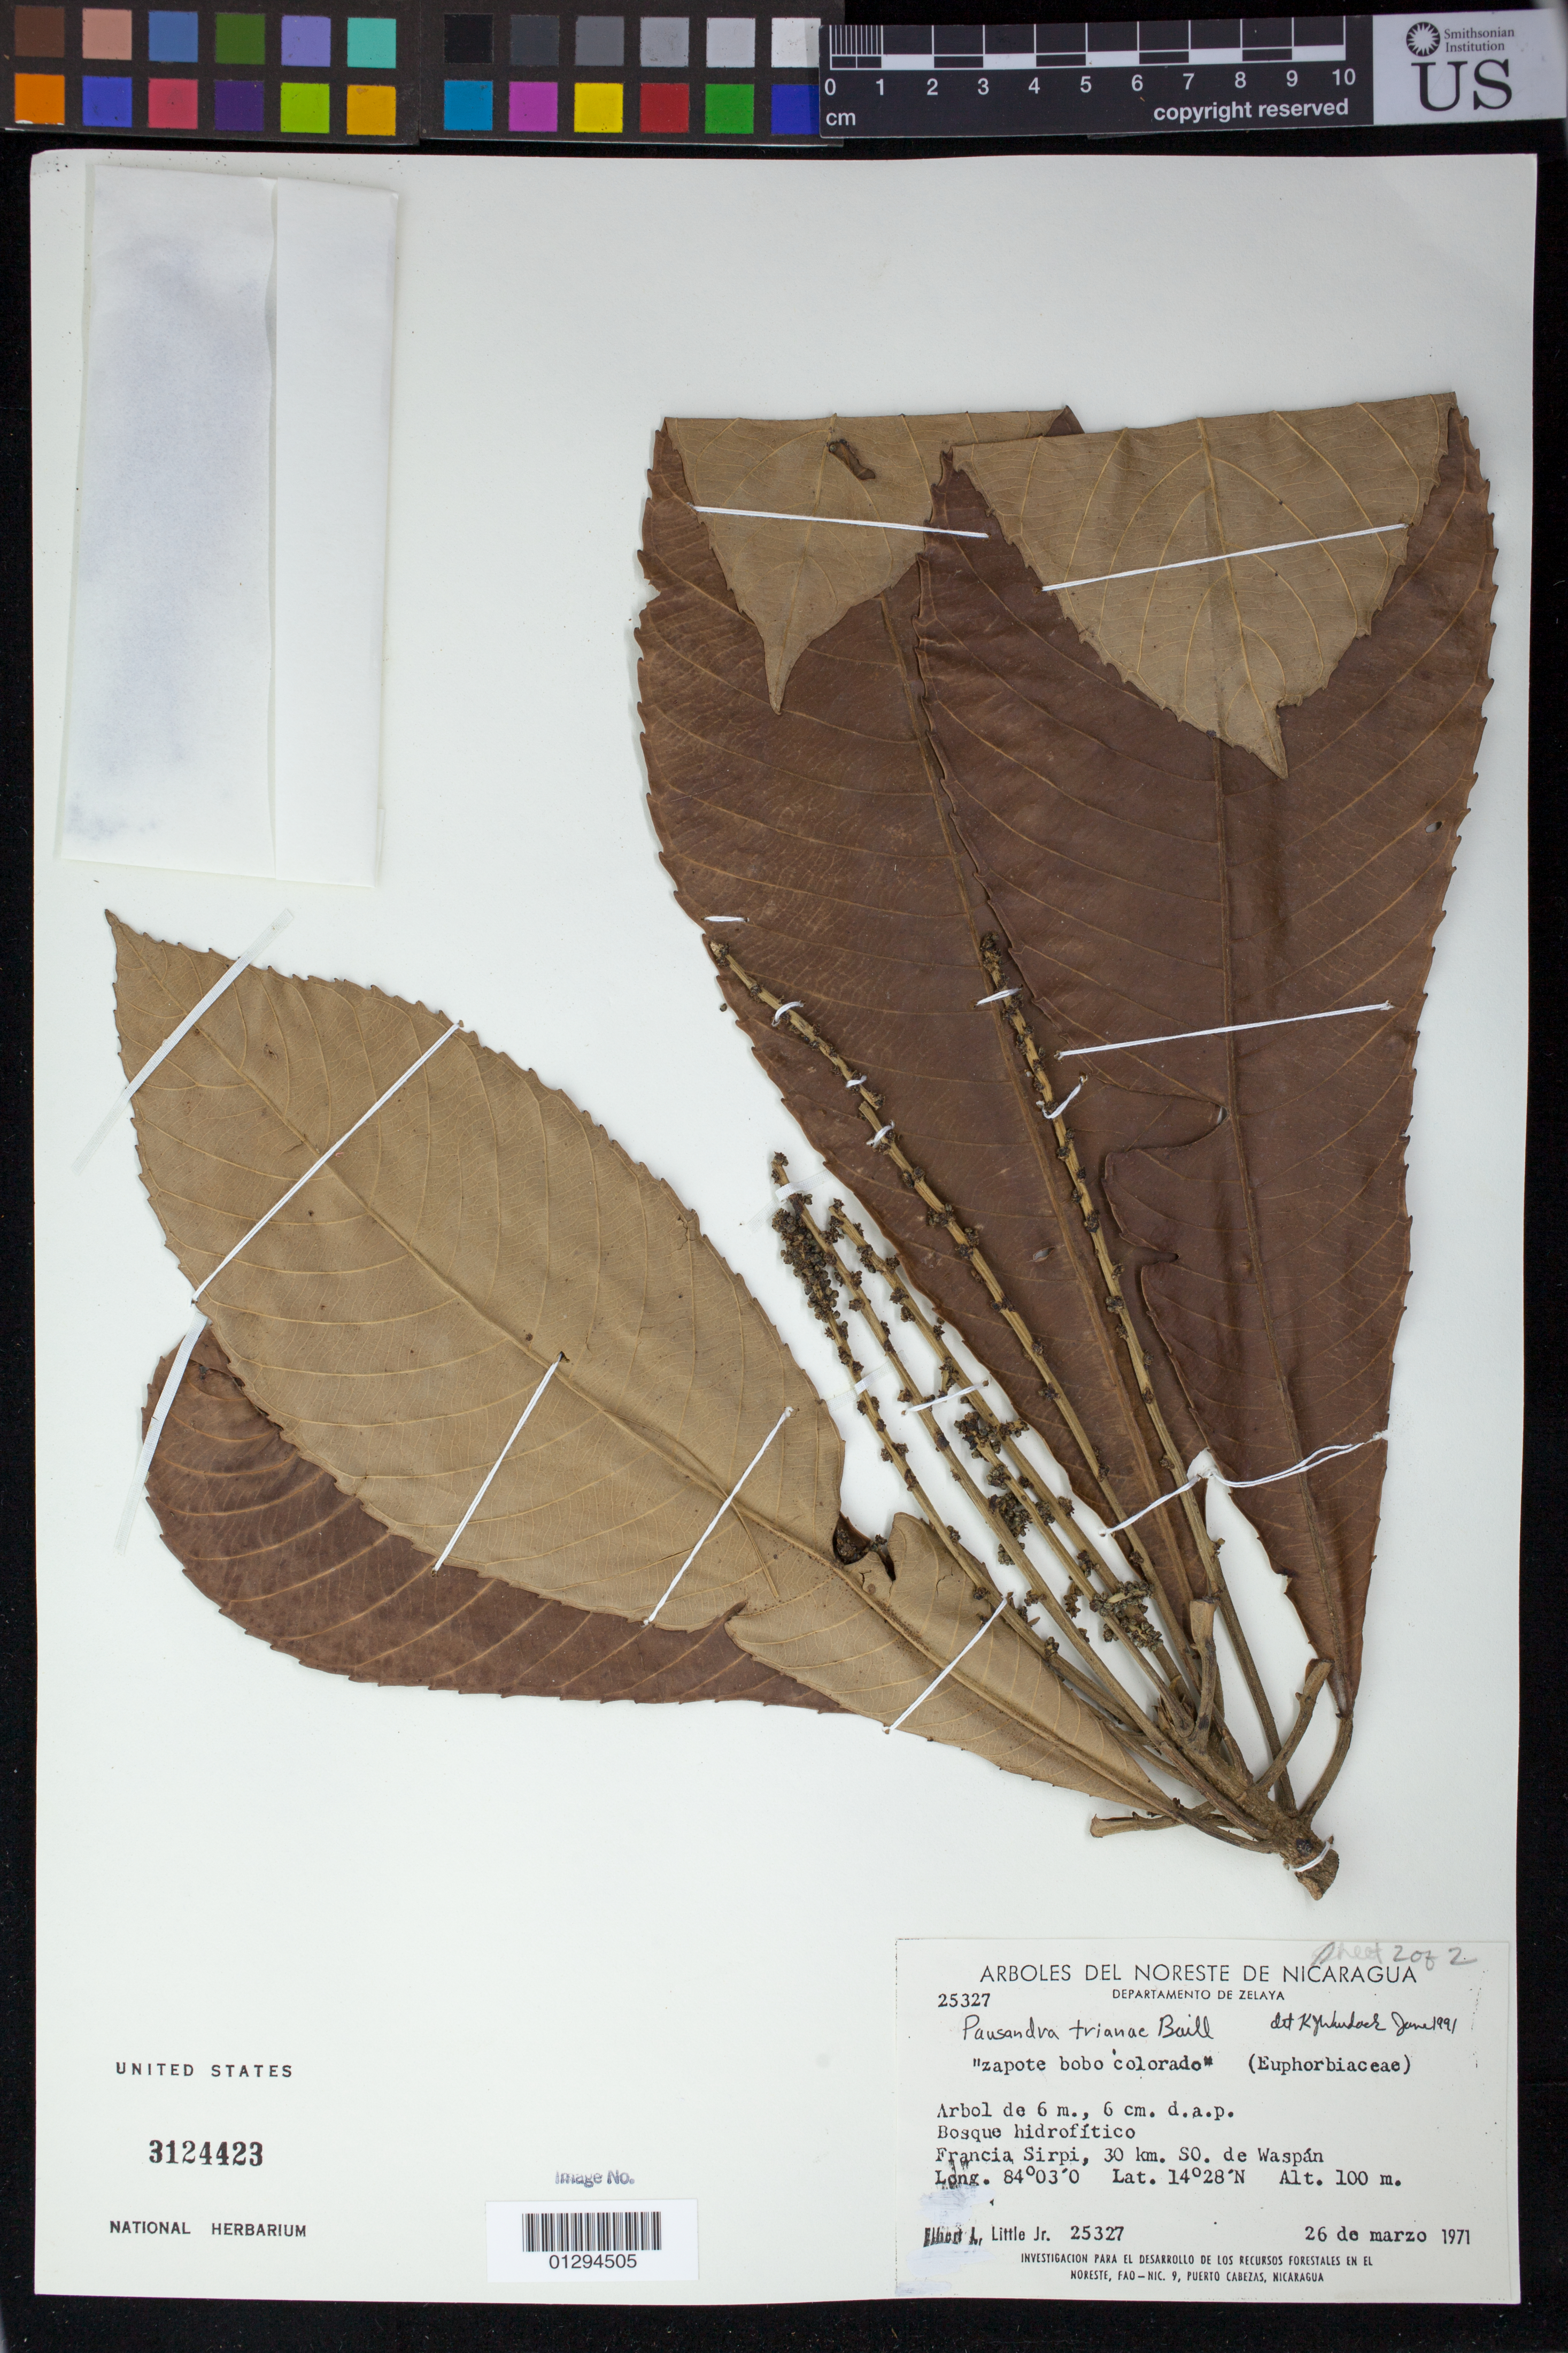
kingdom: Plantae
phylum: Tracheophyta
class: Magnoliopsida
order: Malpighiales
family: Euphorbiaceae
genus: Pausandra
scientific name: Pausandra trianae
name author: (Müll. Arg.) Baill.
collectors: E. L. Little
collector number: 25327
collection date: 1971-03-26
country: Nicaragua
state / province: Atlantico Sur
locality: Departmento de Zelaya,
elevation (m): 100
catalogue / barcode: US 3124423